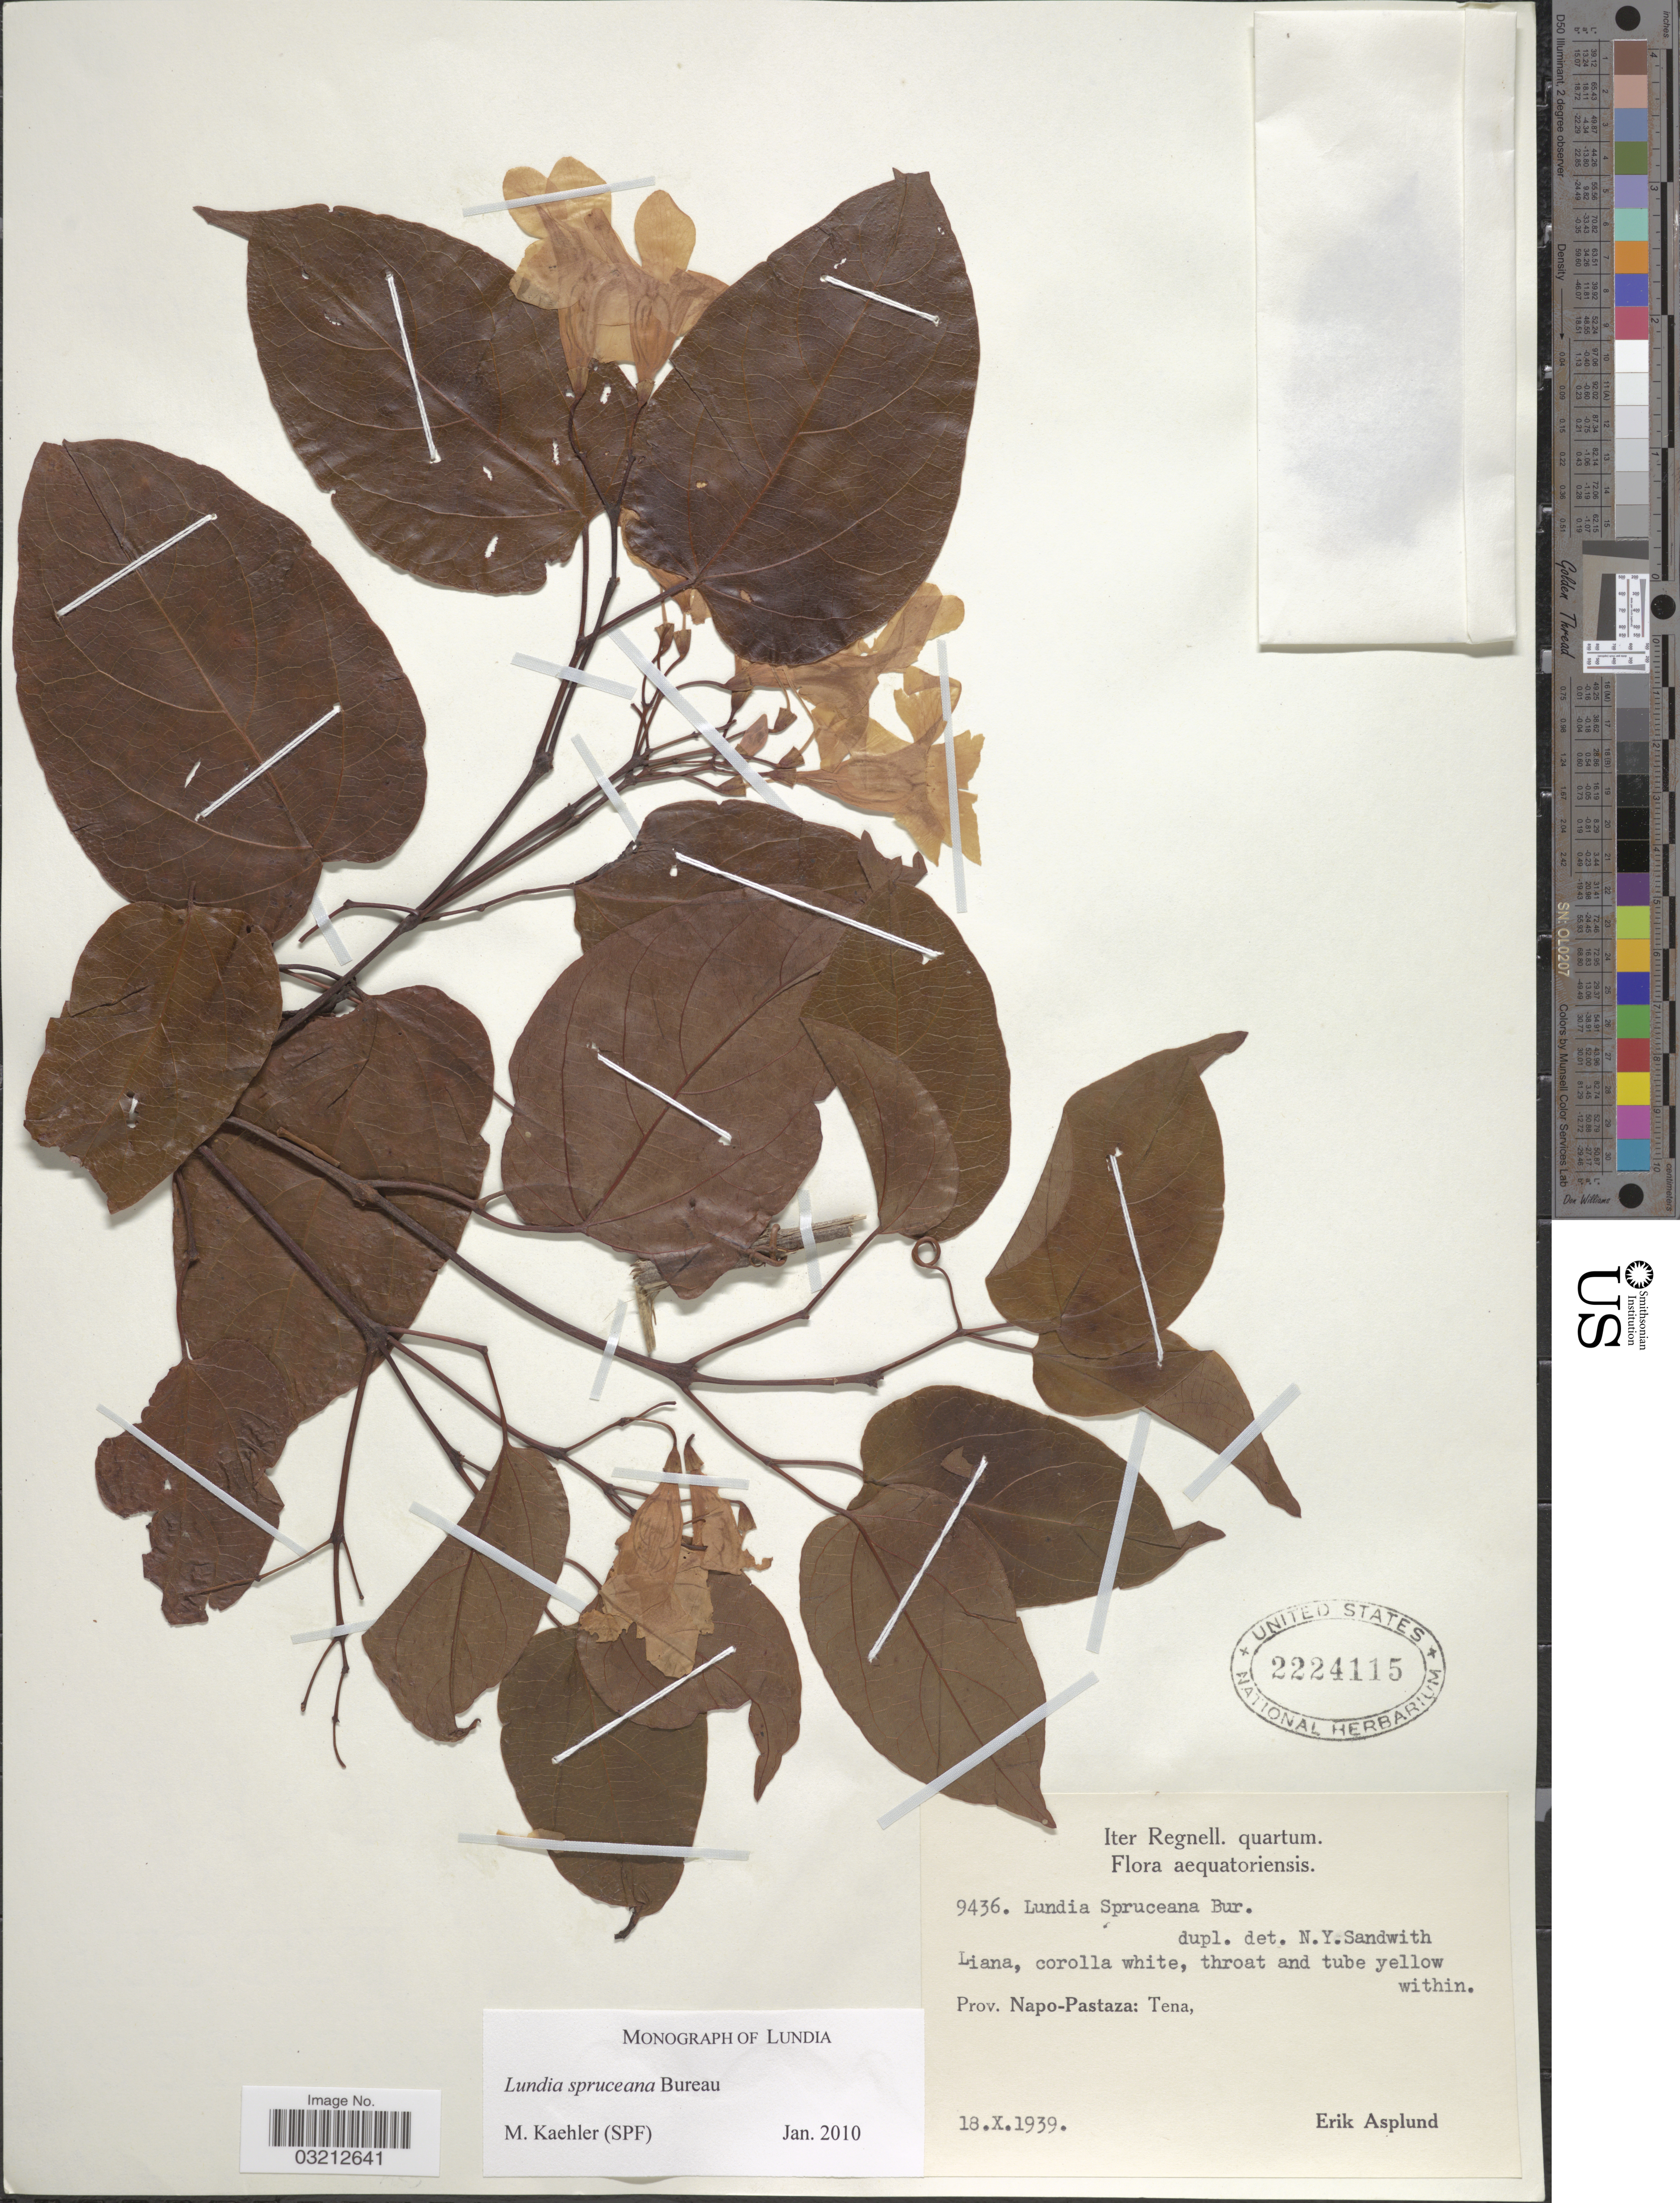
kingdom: Plantae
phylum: Tracheophyta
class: Magnoliopsida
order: Lamiales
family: Bignoniaceae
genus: Lundia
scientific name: Lundia spruceana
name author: Bureau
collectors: E. Asplund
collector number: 9436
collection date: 1939-10-18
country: Ecuador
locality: Aequatoriensis. Prov. Napo-Pastaza: Tena.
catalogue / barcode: US 2224115